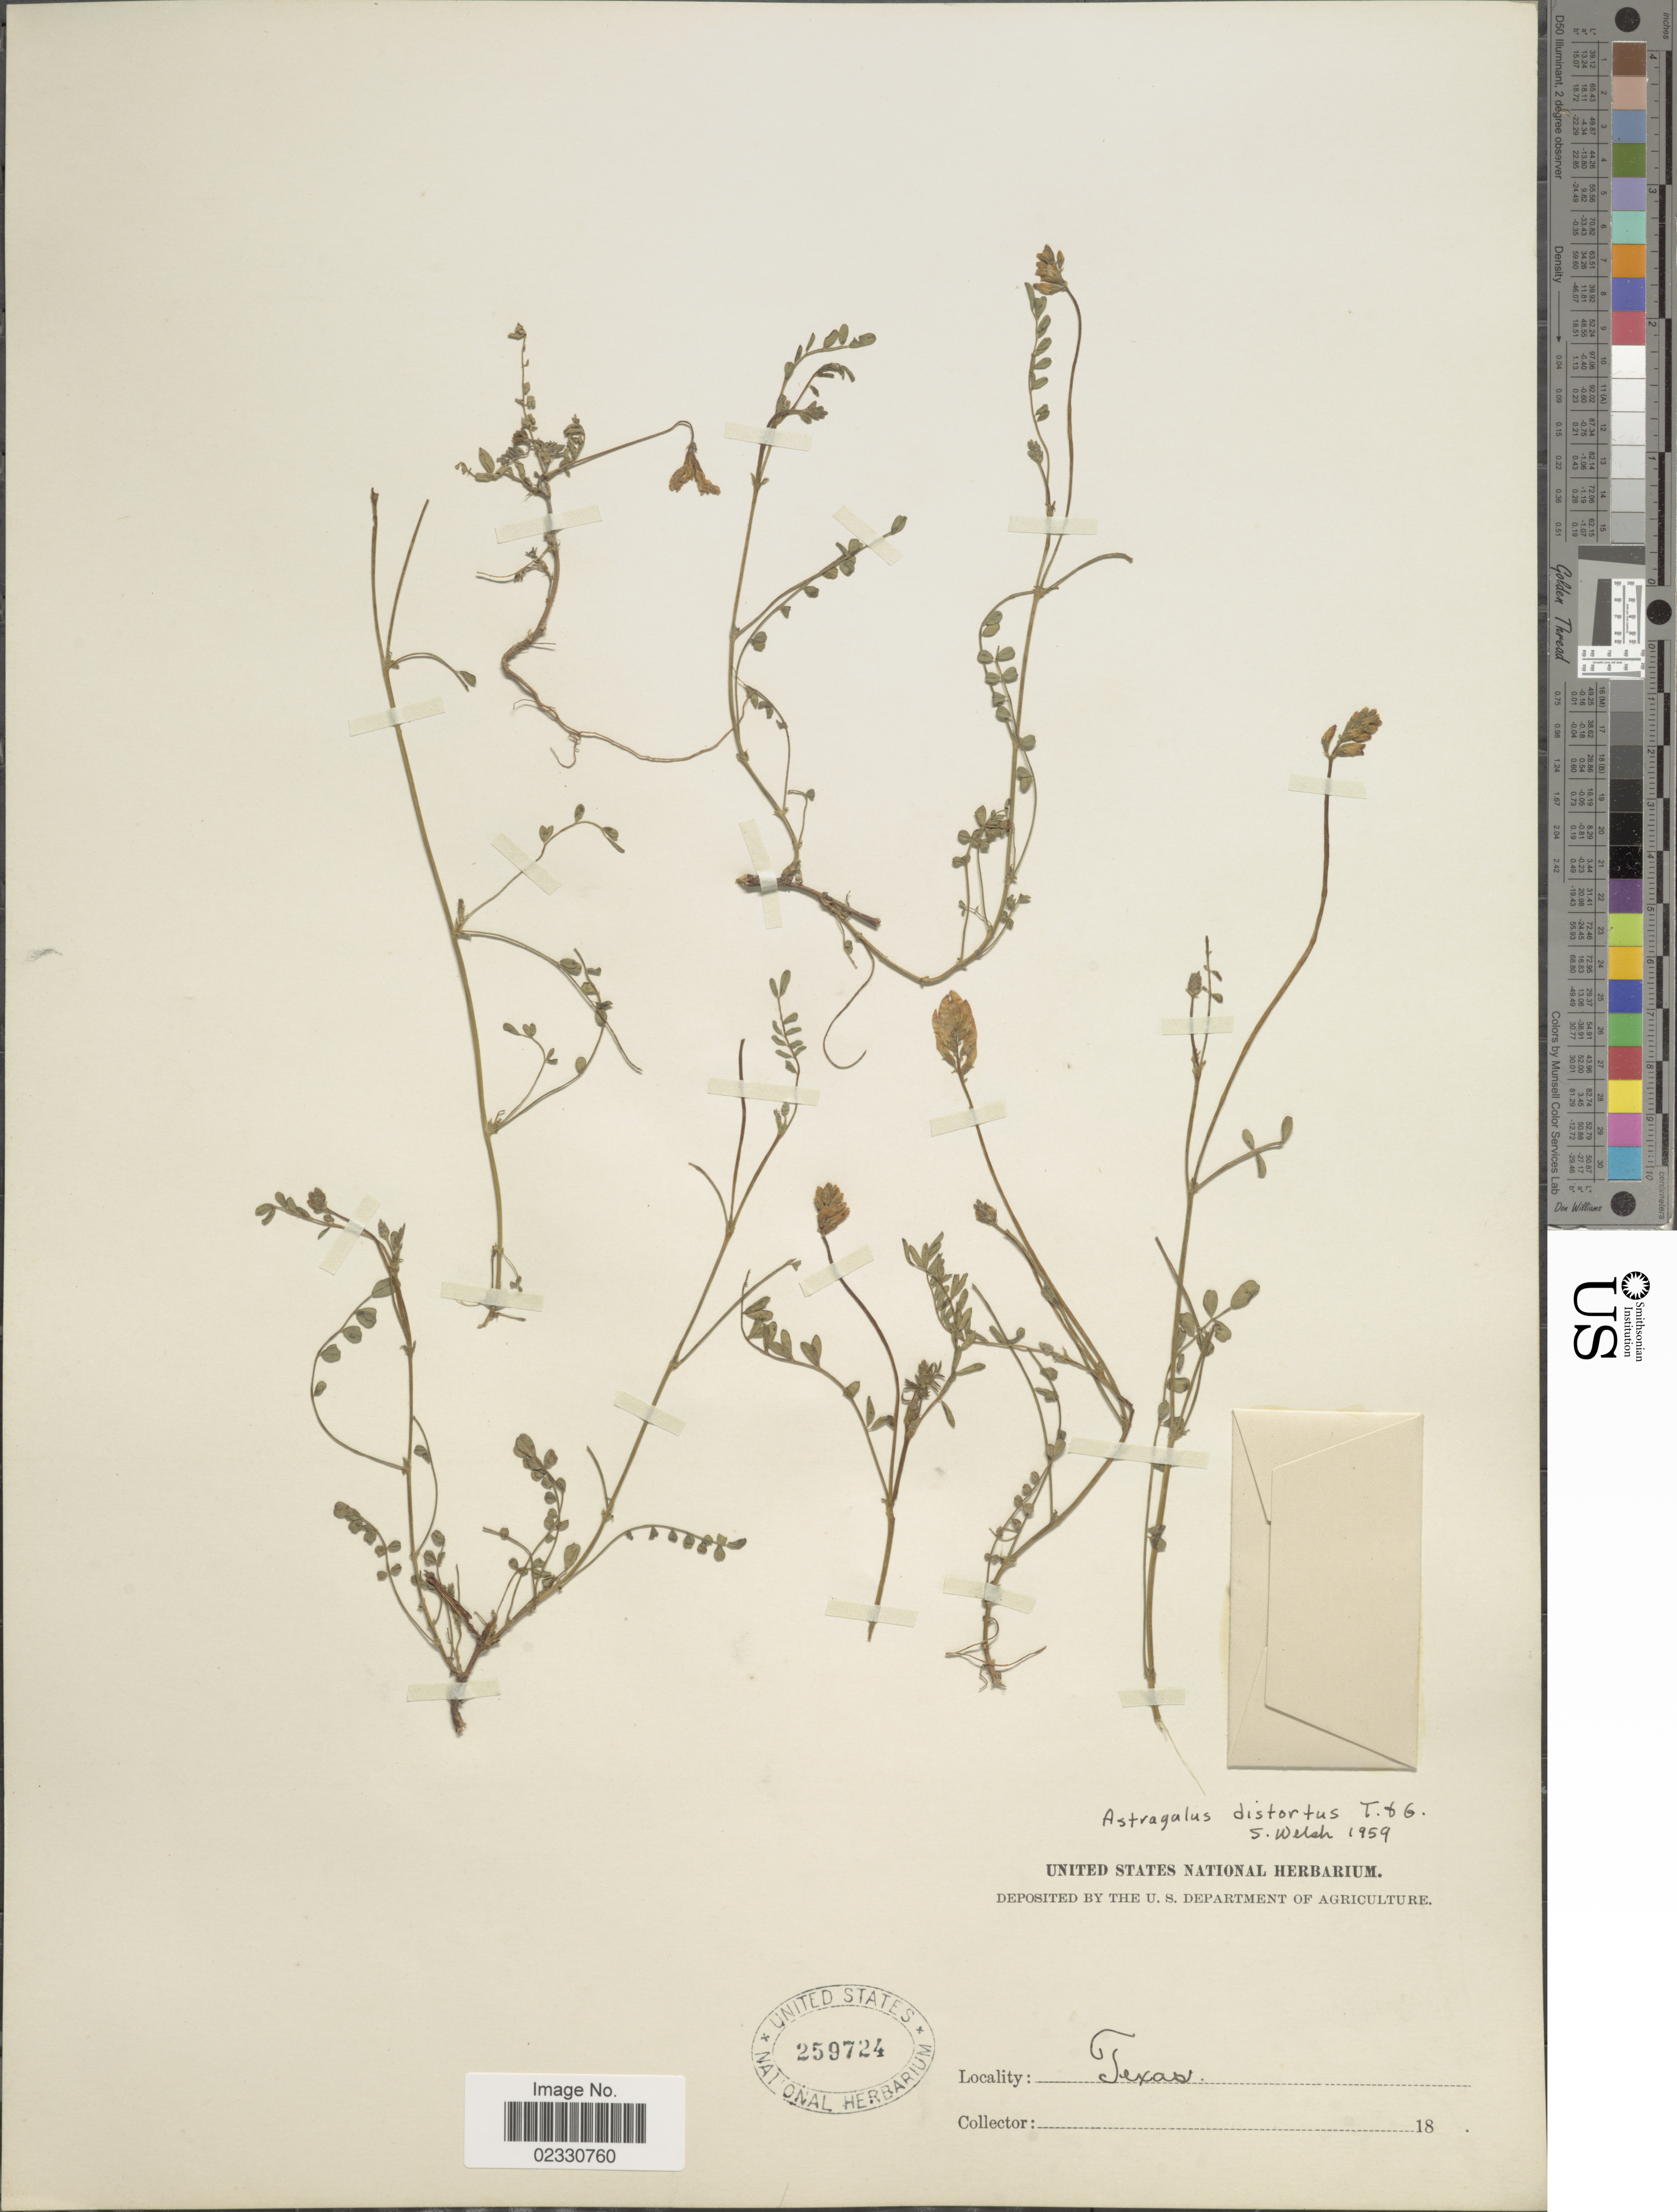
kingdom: Plantae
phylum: Tracheophyta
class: Magnoliopsida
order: Fabales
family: Fabaceae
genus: Astragalus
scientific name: Astragalus distortus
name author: Torr. & A. Gray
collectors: ex herb. United States National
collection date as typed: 18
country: United States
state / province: Texas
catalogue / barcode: US 259724